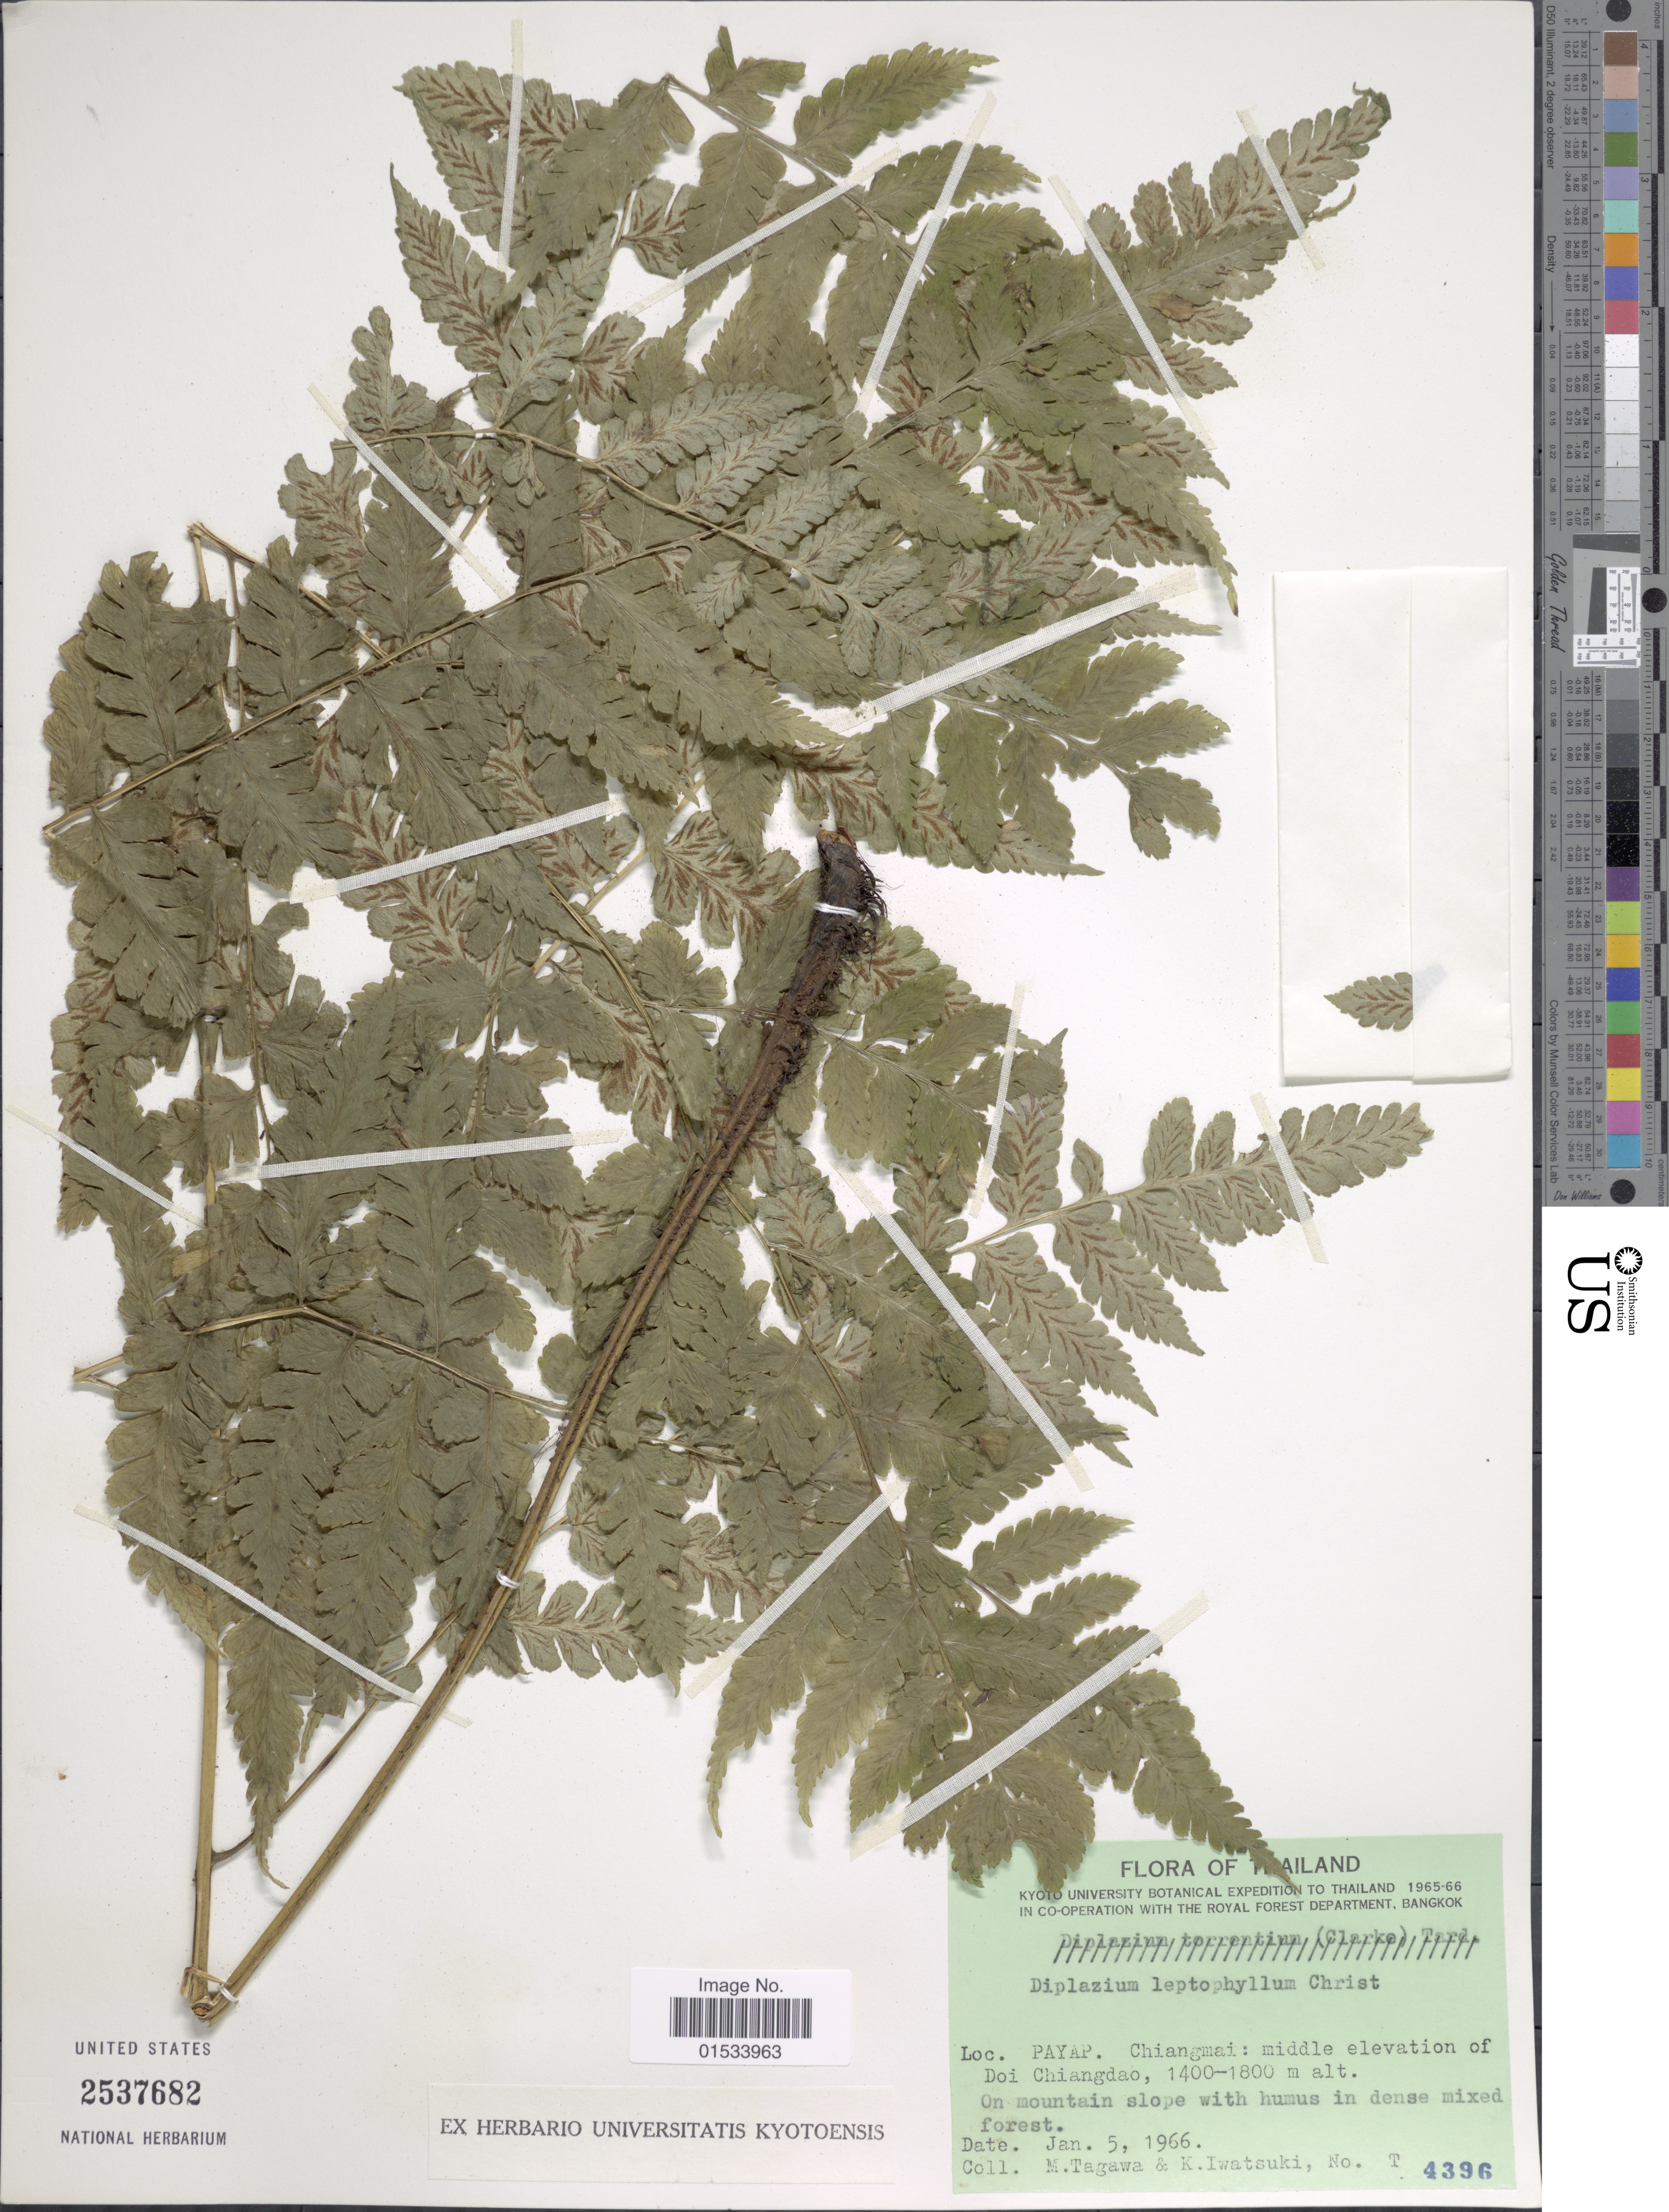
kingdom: Plantae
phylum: Tracheophyta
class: Polypodiopsida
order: Polypodiales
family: Athyriaceae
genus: Diplazium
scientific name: Diplazium leptophyllum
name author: Christ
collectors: M. Tagawa & K. Iwatsuki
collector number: T 4396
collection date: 1966-01-05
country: Thailand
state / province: Chiang Mai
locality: Payap, Chiangmai, Dio Chiangdap, on mountain slope with humus in dense mixed forest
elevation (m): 1400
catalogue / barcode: US 2537682